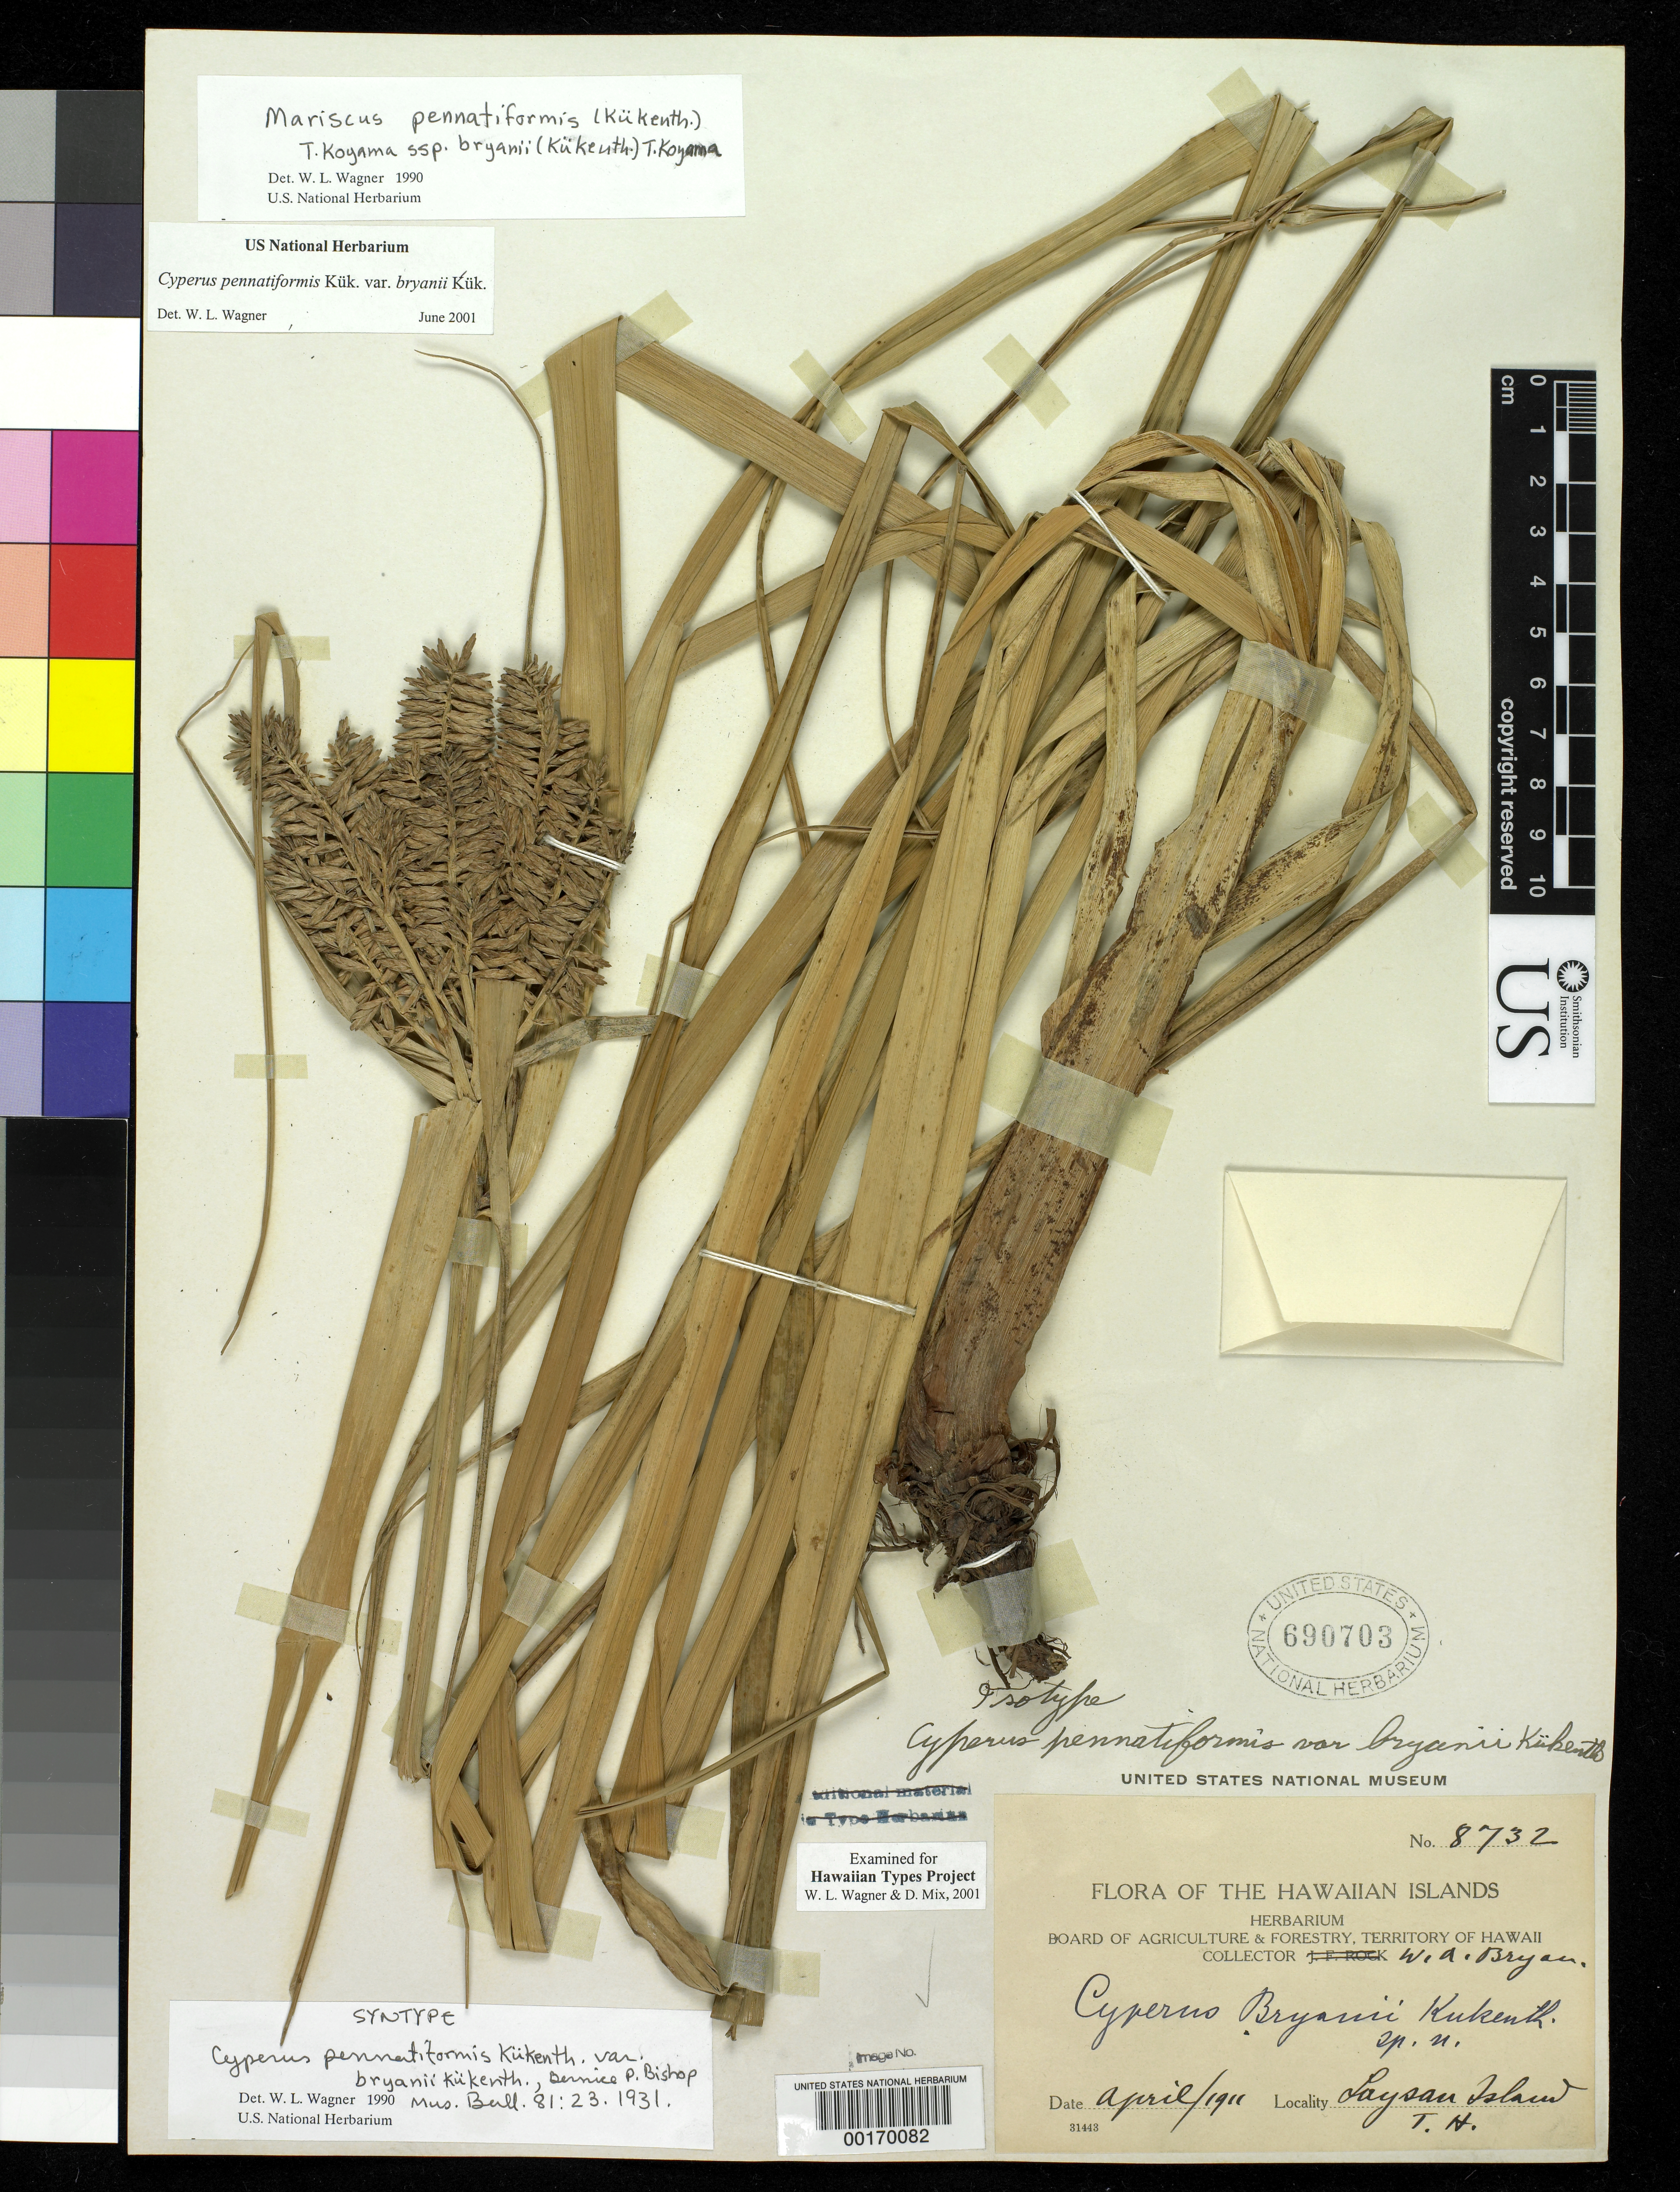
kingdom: Plantae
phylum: Tracheophyta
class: Liliopsida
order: Poales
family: Cyperaceae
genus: Cyperus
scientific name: Cyperus pennatiformis var. bryanii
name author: Kük.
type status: Syntype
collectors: W. Bryan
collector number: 8732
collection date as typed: Apr 1911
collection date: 1911-04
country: United States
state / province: Hawaii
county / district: Honolulu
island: Laysan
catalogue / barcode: US 690703